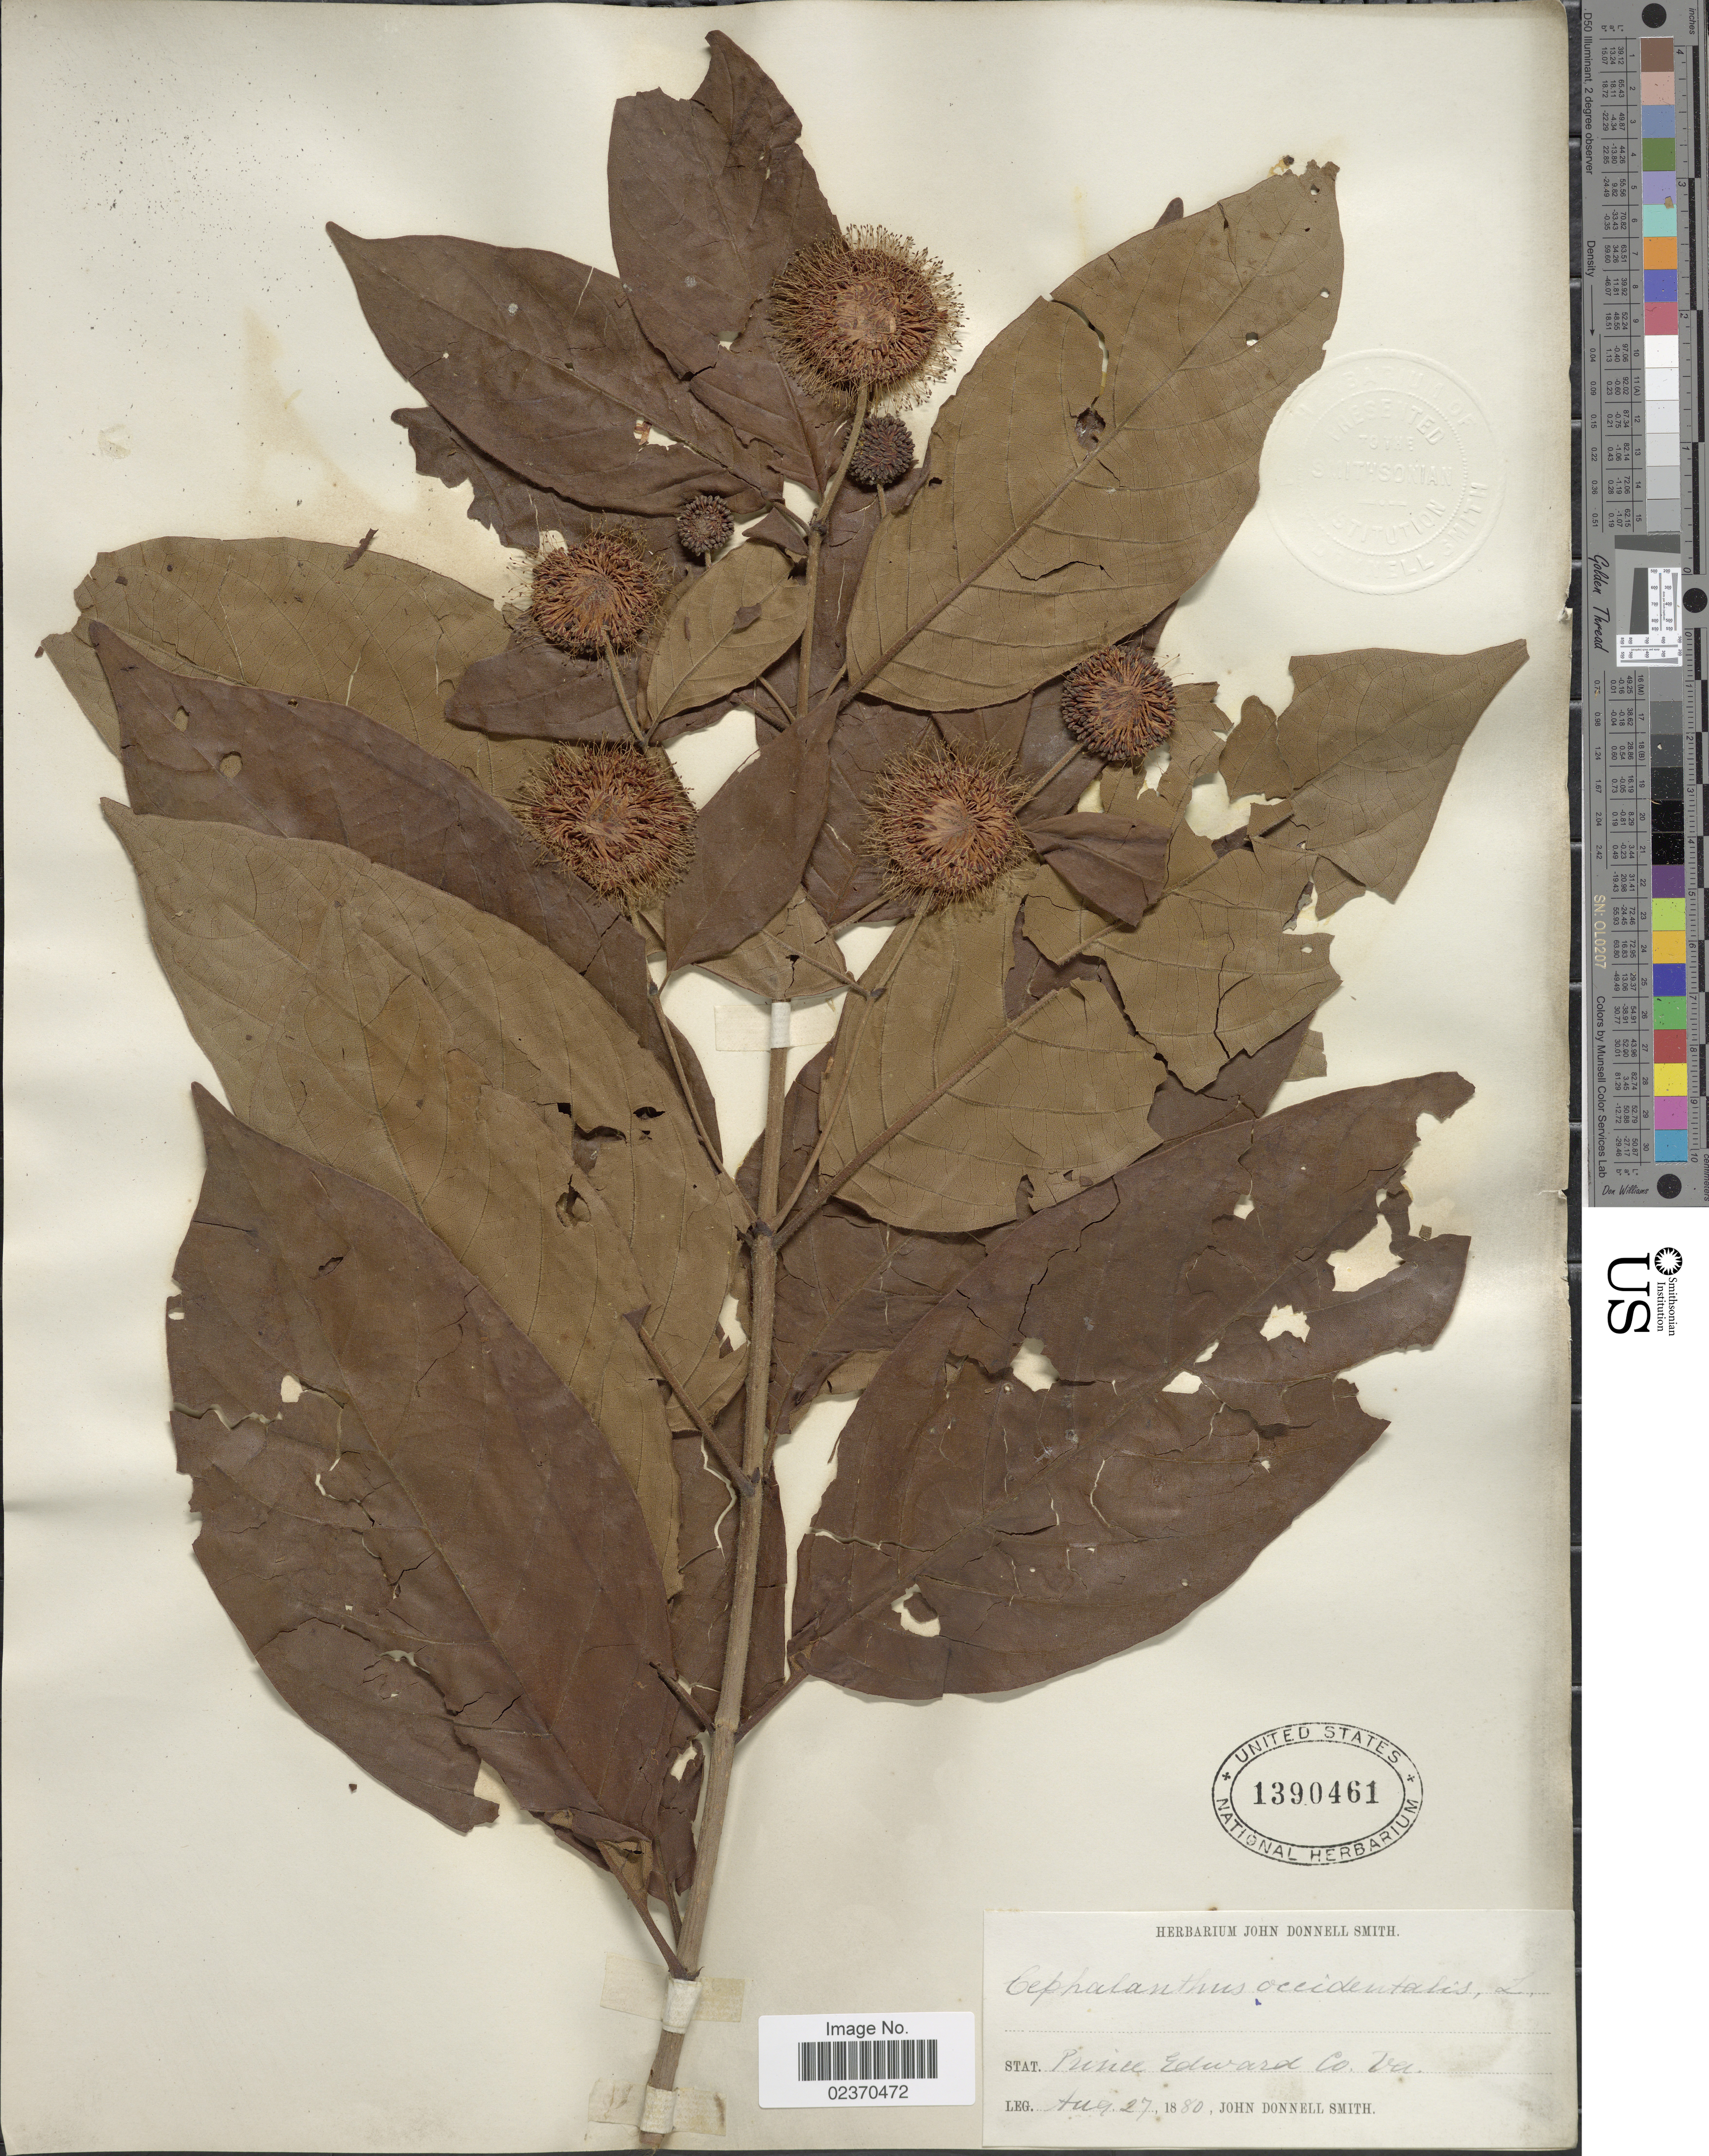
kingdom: Plantae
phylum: Tracheophyta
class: Magnoliopsida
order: Gentianales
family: Rubiaceae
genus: Cephalanthus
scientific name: Cephalanthus occidentalis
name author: L.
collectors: J. Donnell Smith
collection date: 1880-08-27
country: United States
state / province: Virginia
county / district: Prince Edward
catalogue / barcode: US 1390461